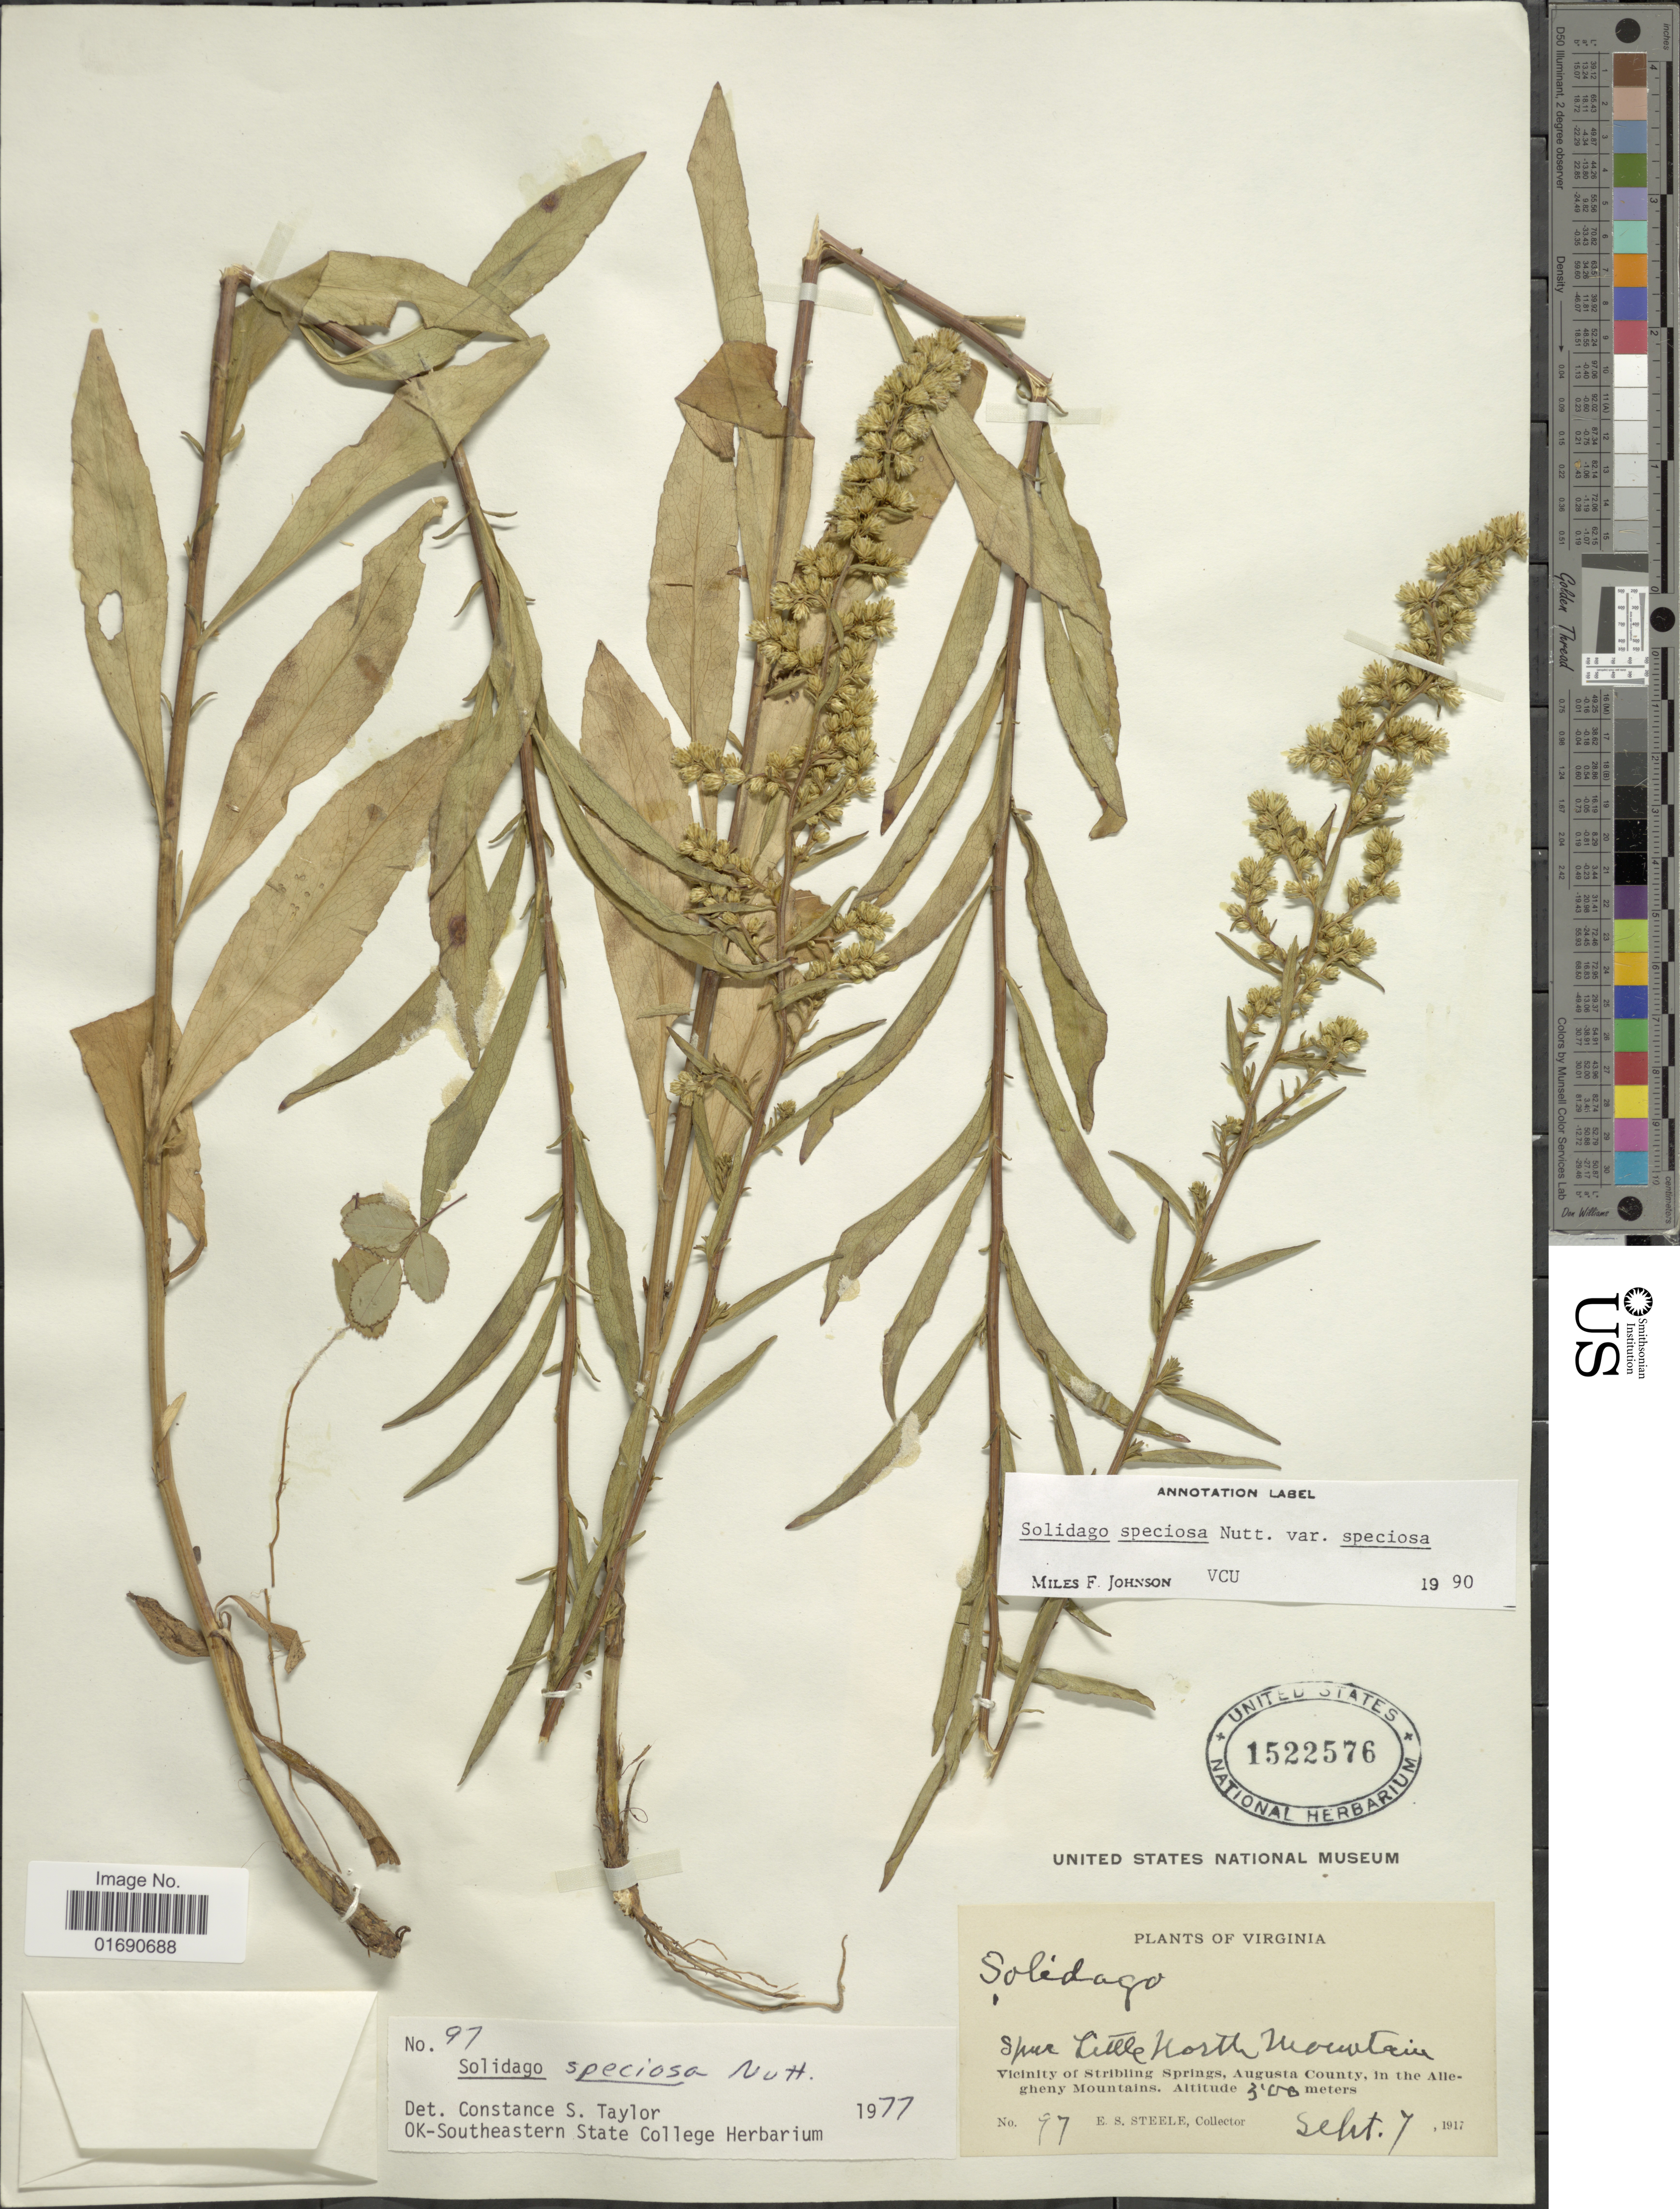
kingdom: Plantae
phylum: Tracheophyta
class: Magnoliopsida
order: Asterales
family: Asteraceae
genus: Solidago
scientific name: Solidago speciosa var. speciosa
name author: Nutt.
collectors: E. Steele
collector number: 97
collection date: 1917-09-07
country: United States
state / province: Virginia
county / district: Augusta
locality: Spur Little North Mountain, Vicinity of Stribling Springs, Augusta County, in the Allegheny Mountains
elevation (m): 500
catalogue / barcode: US 1522576